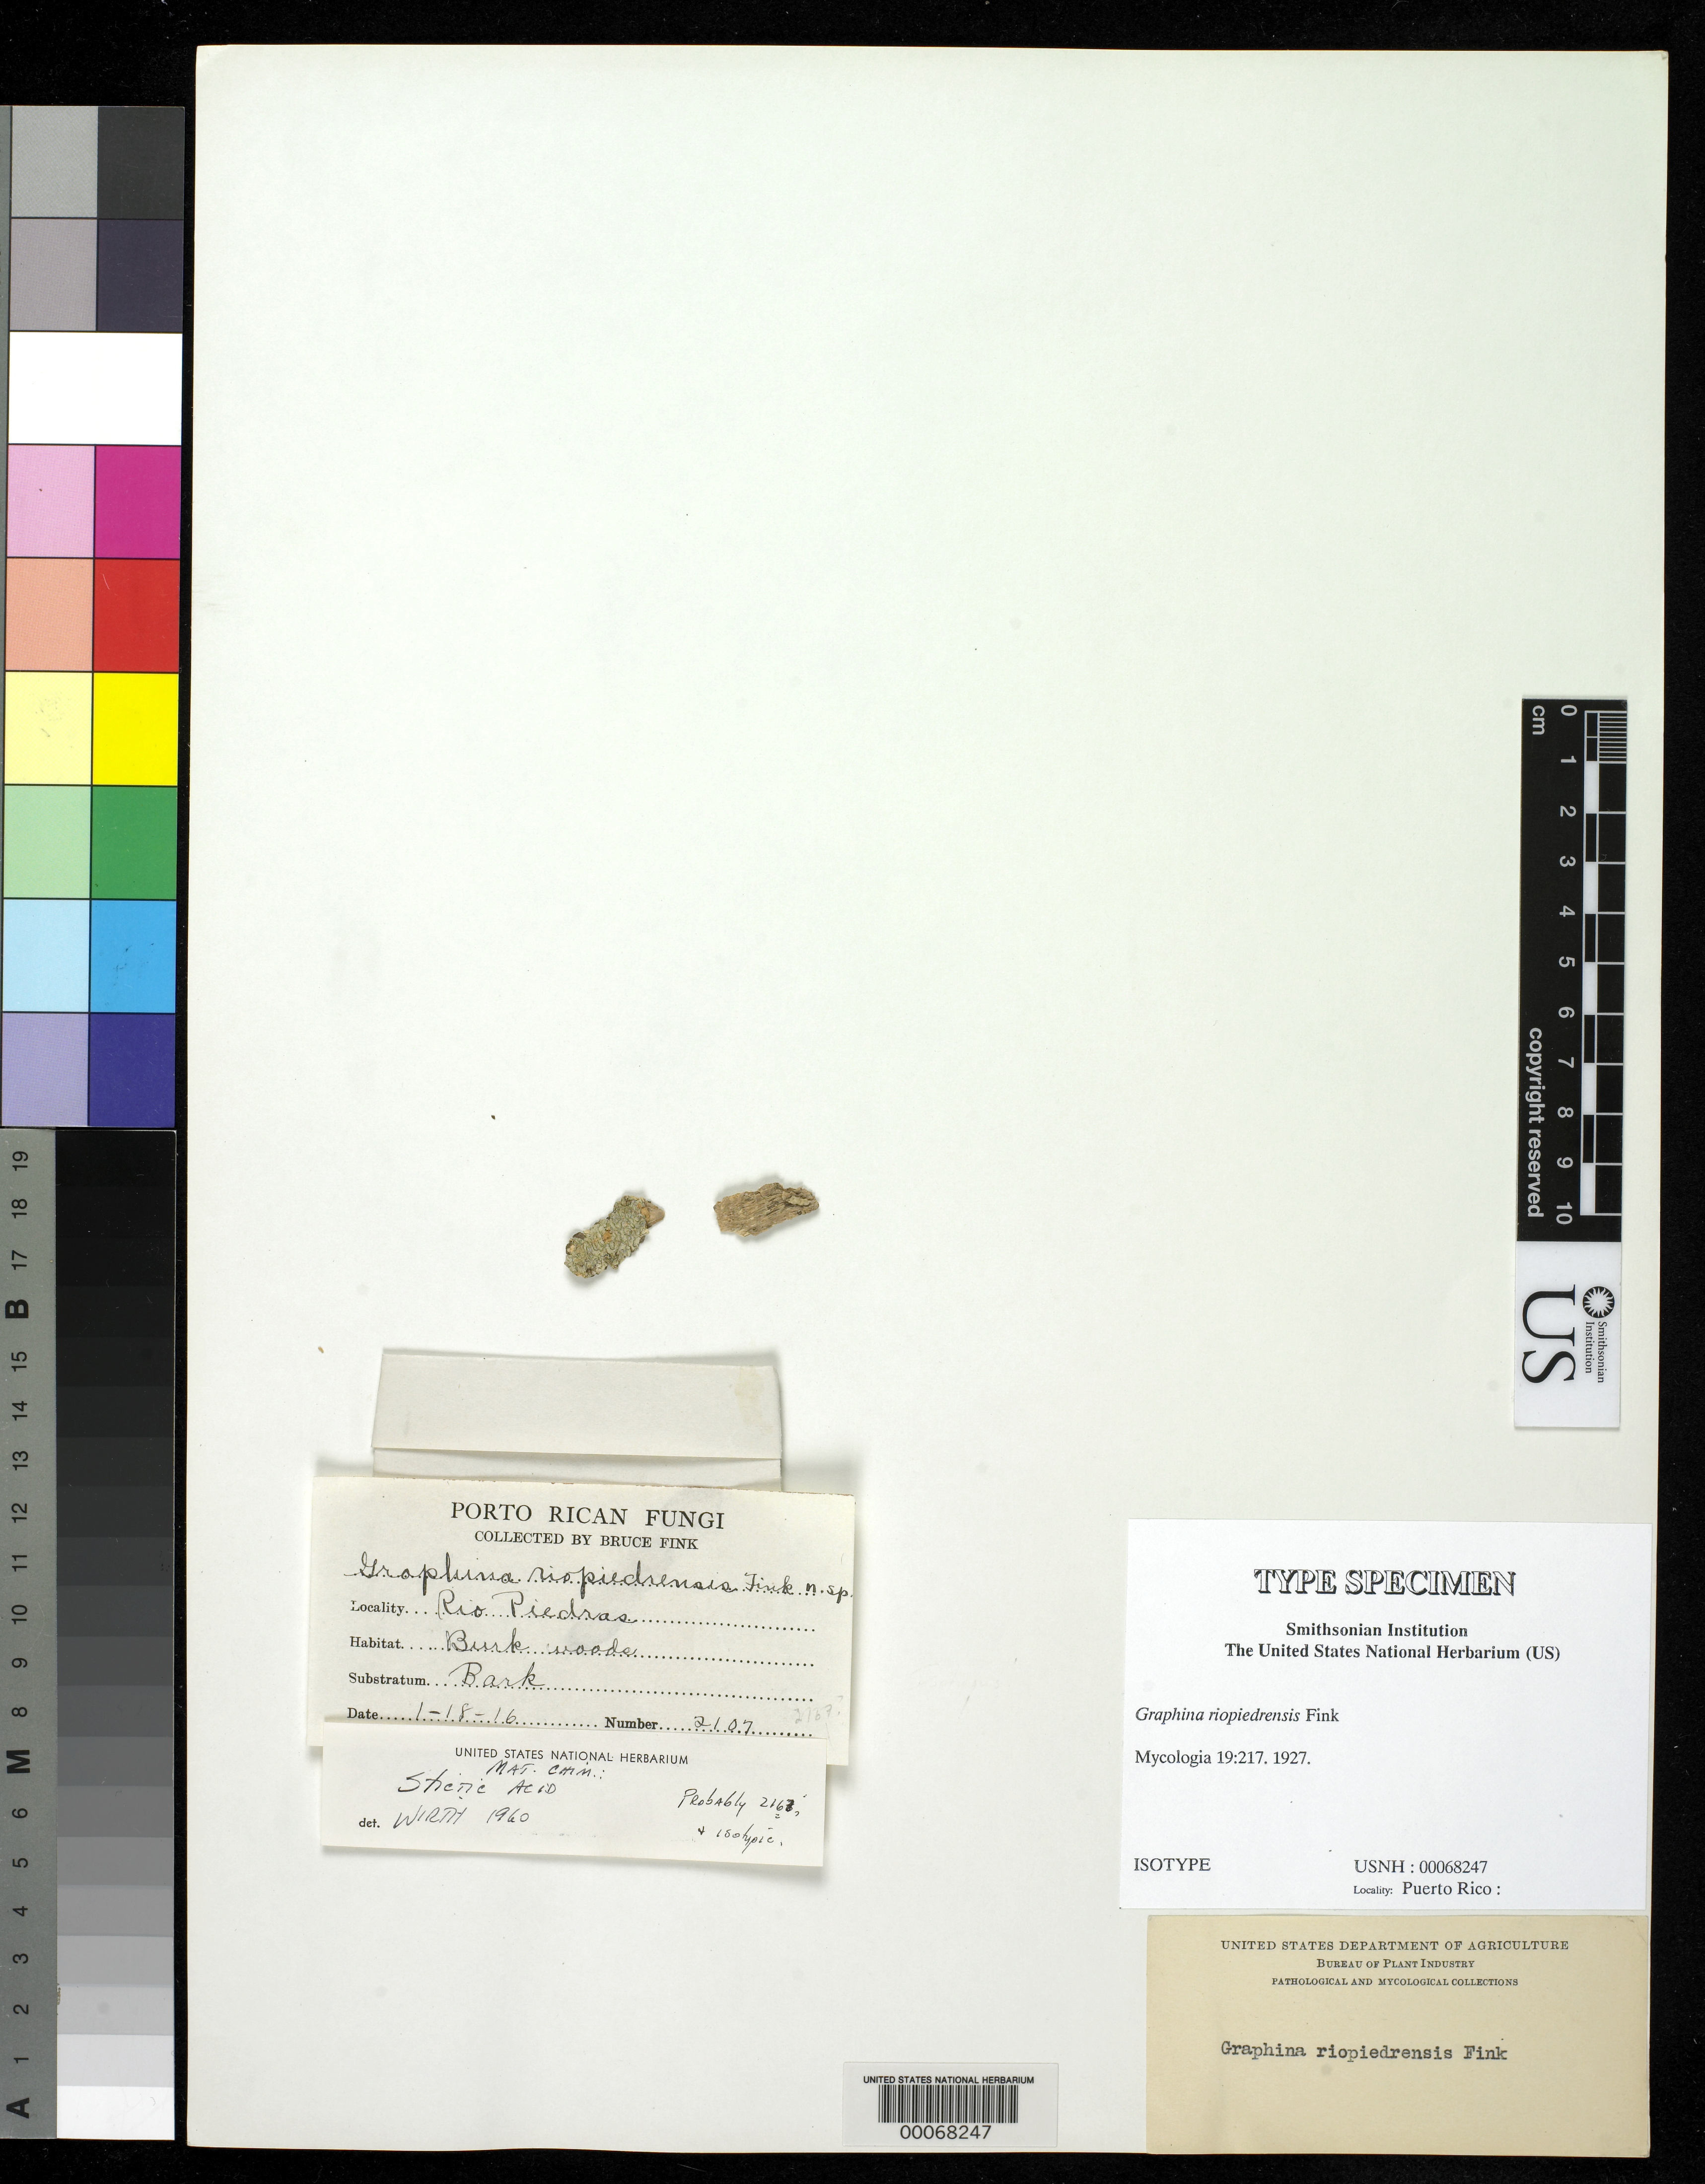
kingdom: Fungi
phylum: Ascomycota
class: Lecanoromycetes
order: Ostropales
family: Graphidaceae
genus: Graphina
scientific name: Graphina riopiedrensis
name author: Fink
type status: Isotype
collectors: B. Fink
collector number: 2167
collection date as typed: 18 Jan 1916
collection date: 1916-01-18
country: Puerto Rico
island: Greater Antilles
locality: Rio Piedras.